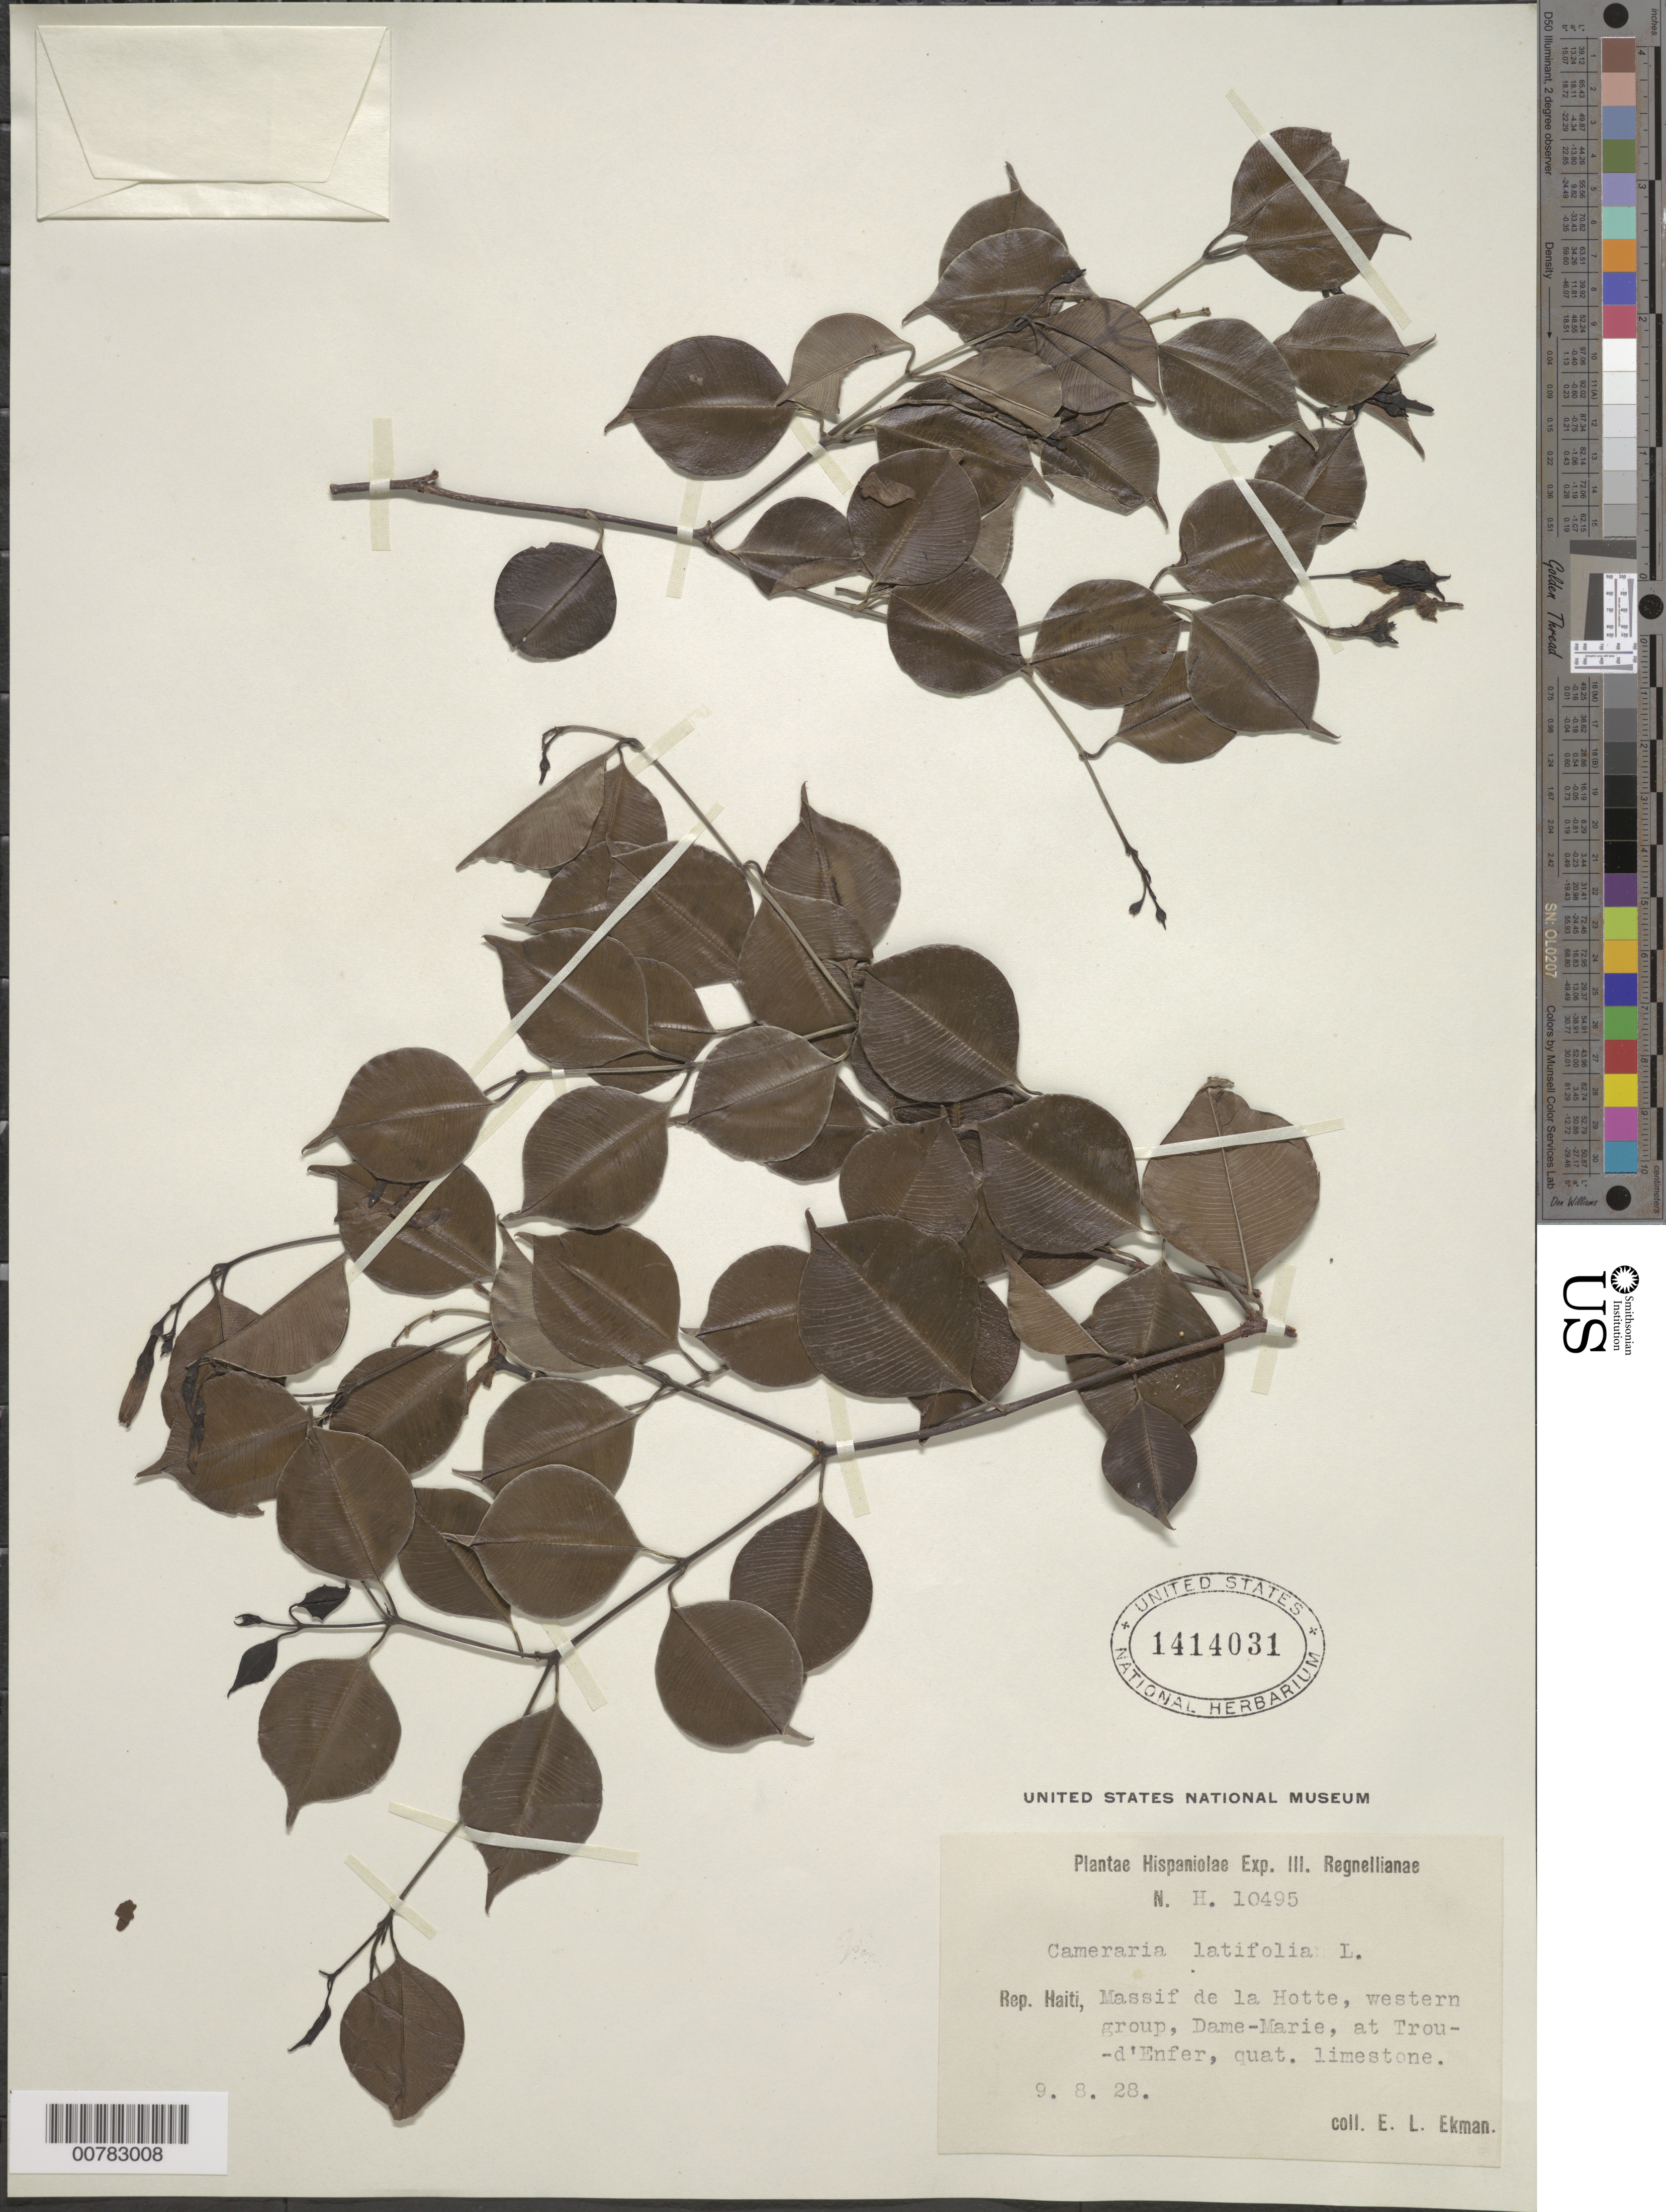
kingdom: Plantae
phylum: Tracheophyta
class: Magnoliopsida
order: Gentianales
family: Apocynaceae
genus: Cameraria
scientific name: Cameraria latifolia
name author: L.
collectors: E. L. Ekman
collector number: H 10495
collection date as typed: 09 Aug 1928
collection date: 1928-08-09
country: Haiti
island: Hispaniola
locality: Dame-Marie, Massif de la Hotte, western group, at Trou-d'Enfer.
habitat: Quat. limestone.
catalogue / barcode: US 1414031